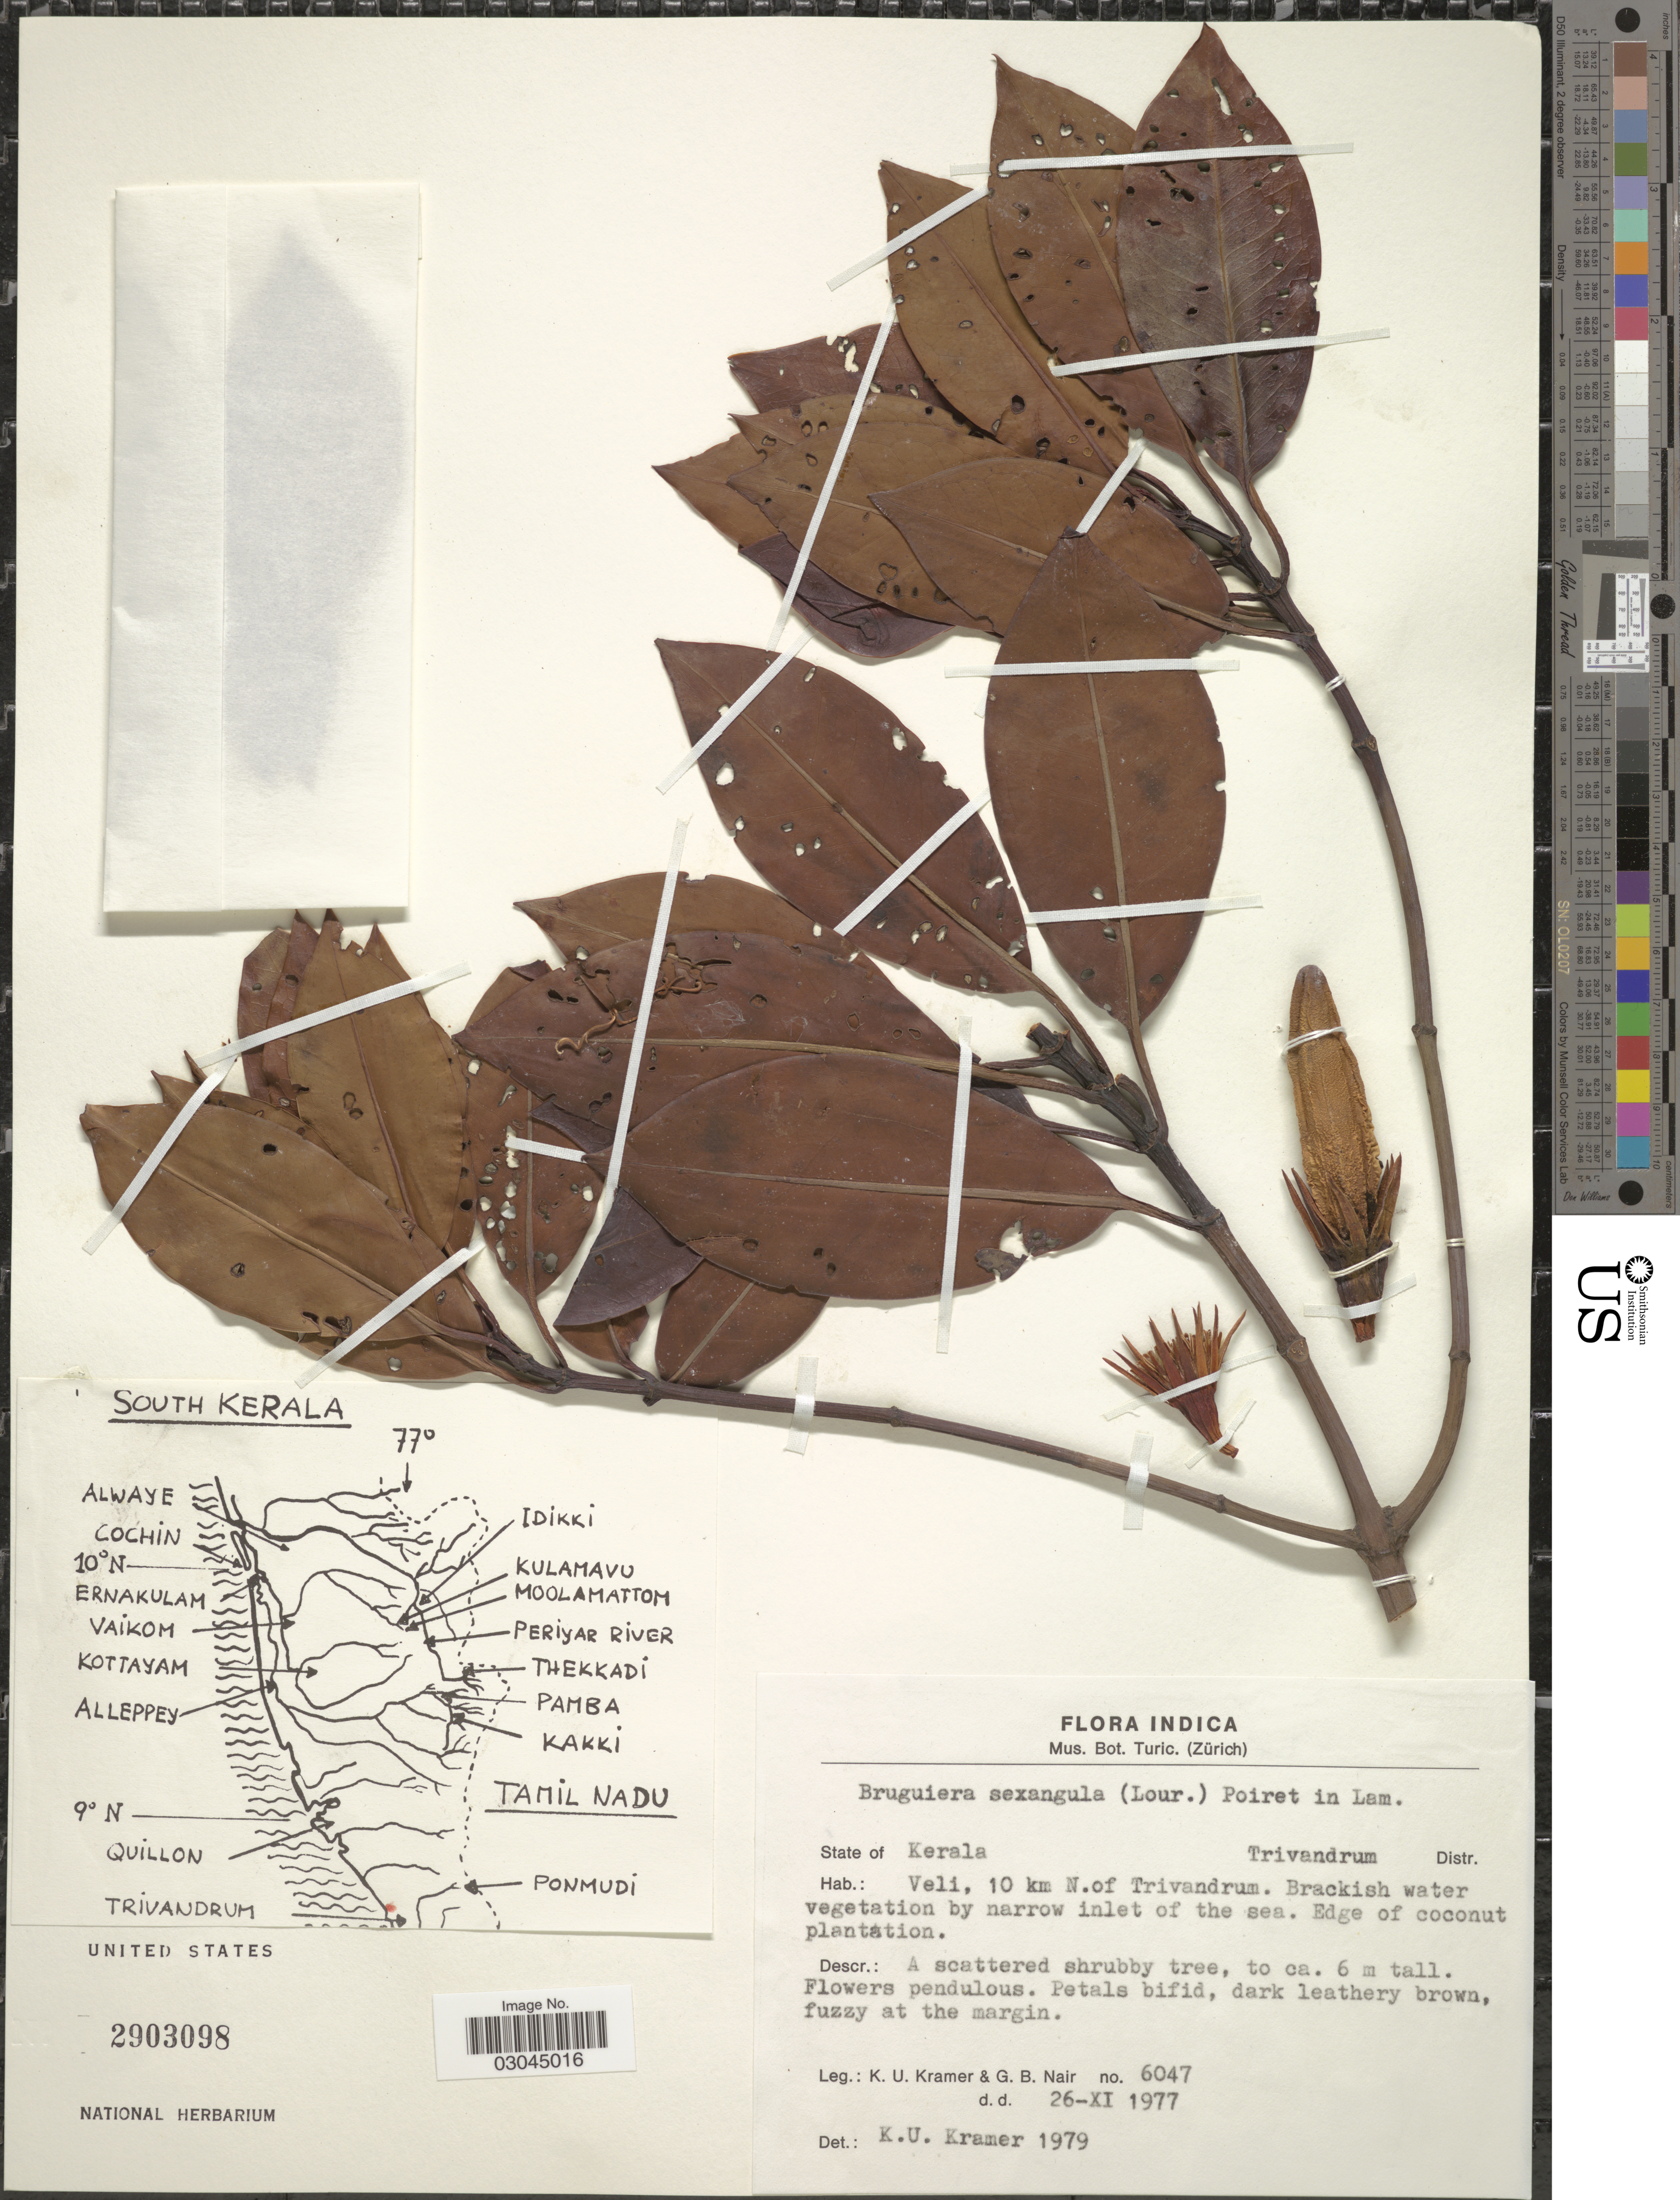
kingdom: Plantae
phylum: Tracheophyta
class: Magnoliopsida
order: Malpighiales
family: Rhizophoraceae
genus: Bruguiera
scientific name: Bruguiera sexangula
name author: (Lour.) Poir.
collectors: K. U. Kramer & G. Nair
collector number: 6047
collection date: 1977-11-26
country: India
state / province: Kerala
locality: State of Kerala, Veli, 10 km N. of Trivandrum, Indica.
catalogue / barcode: US 2903098